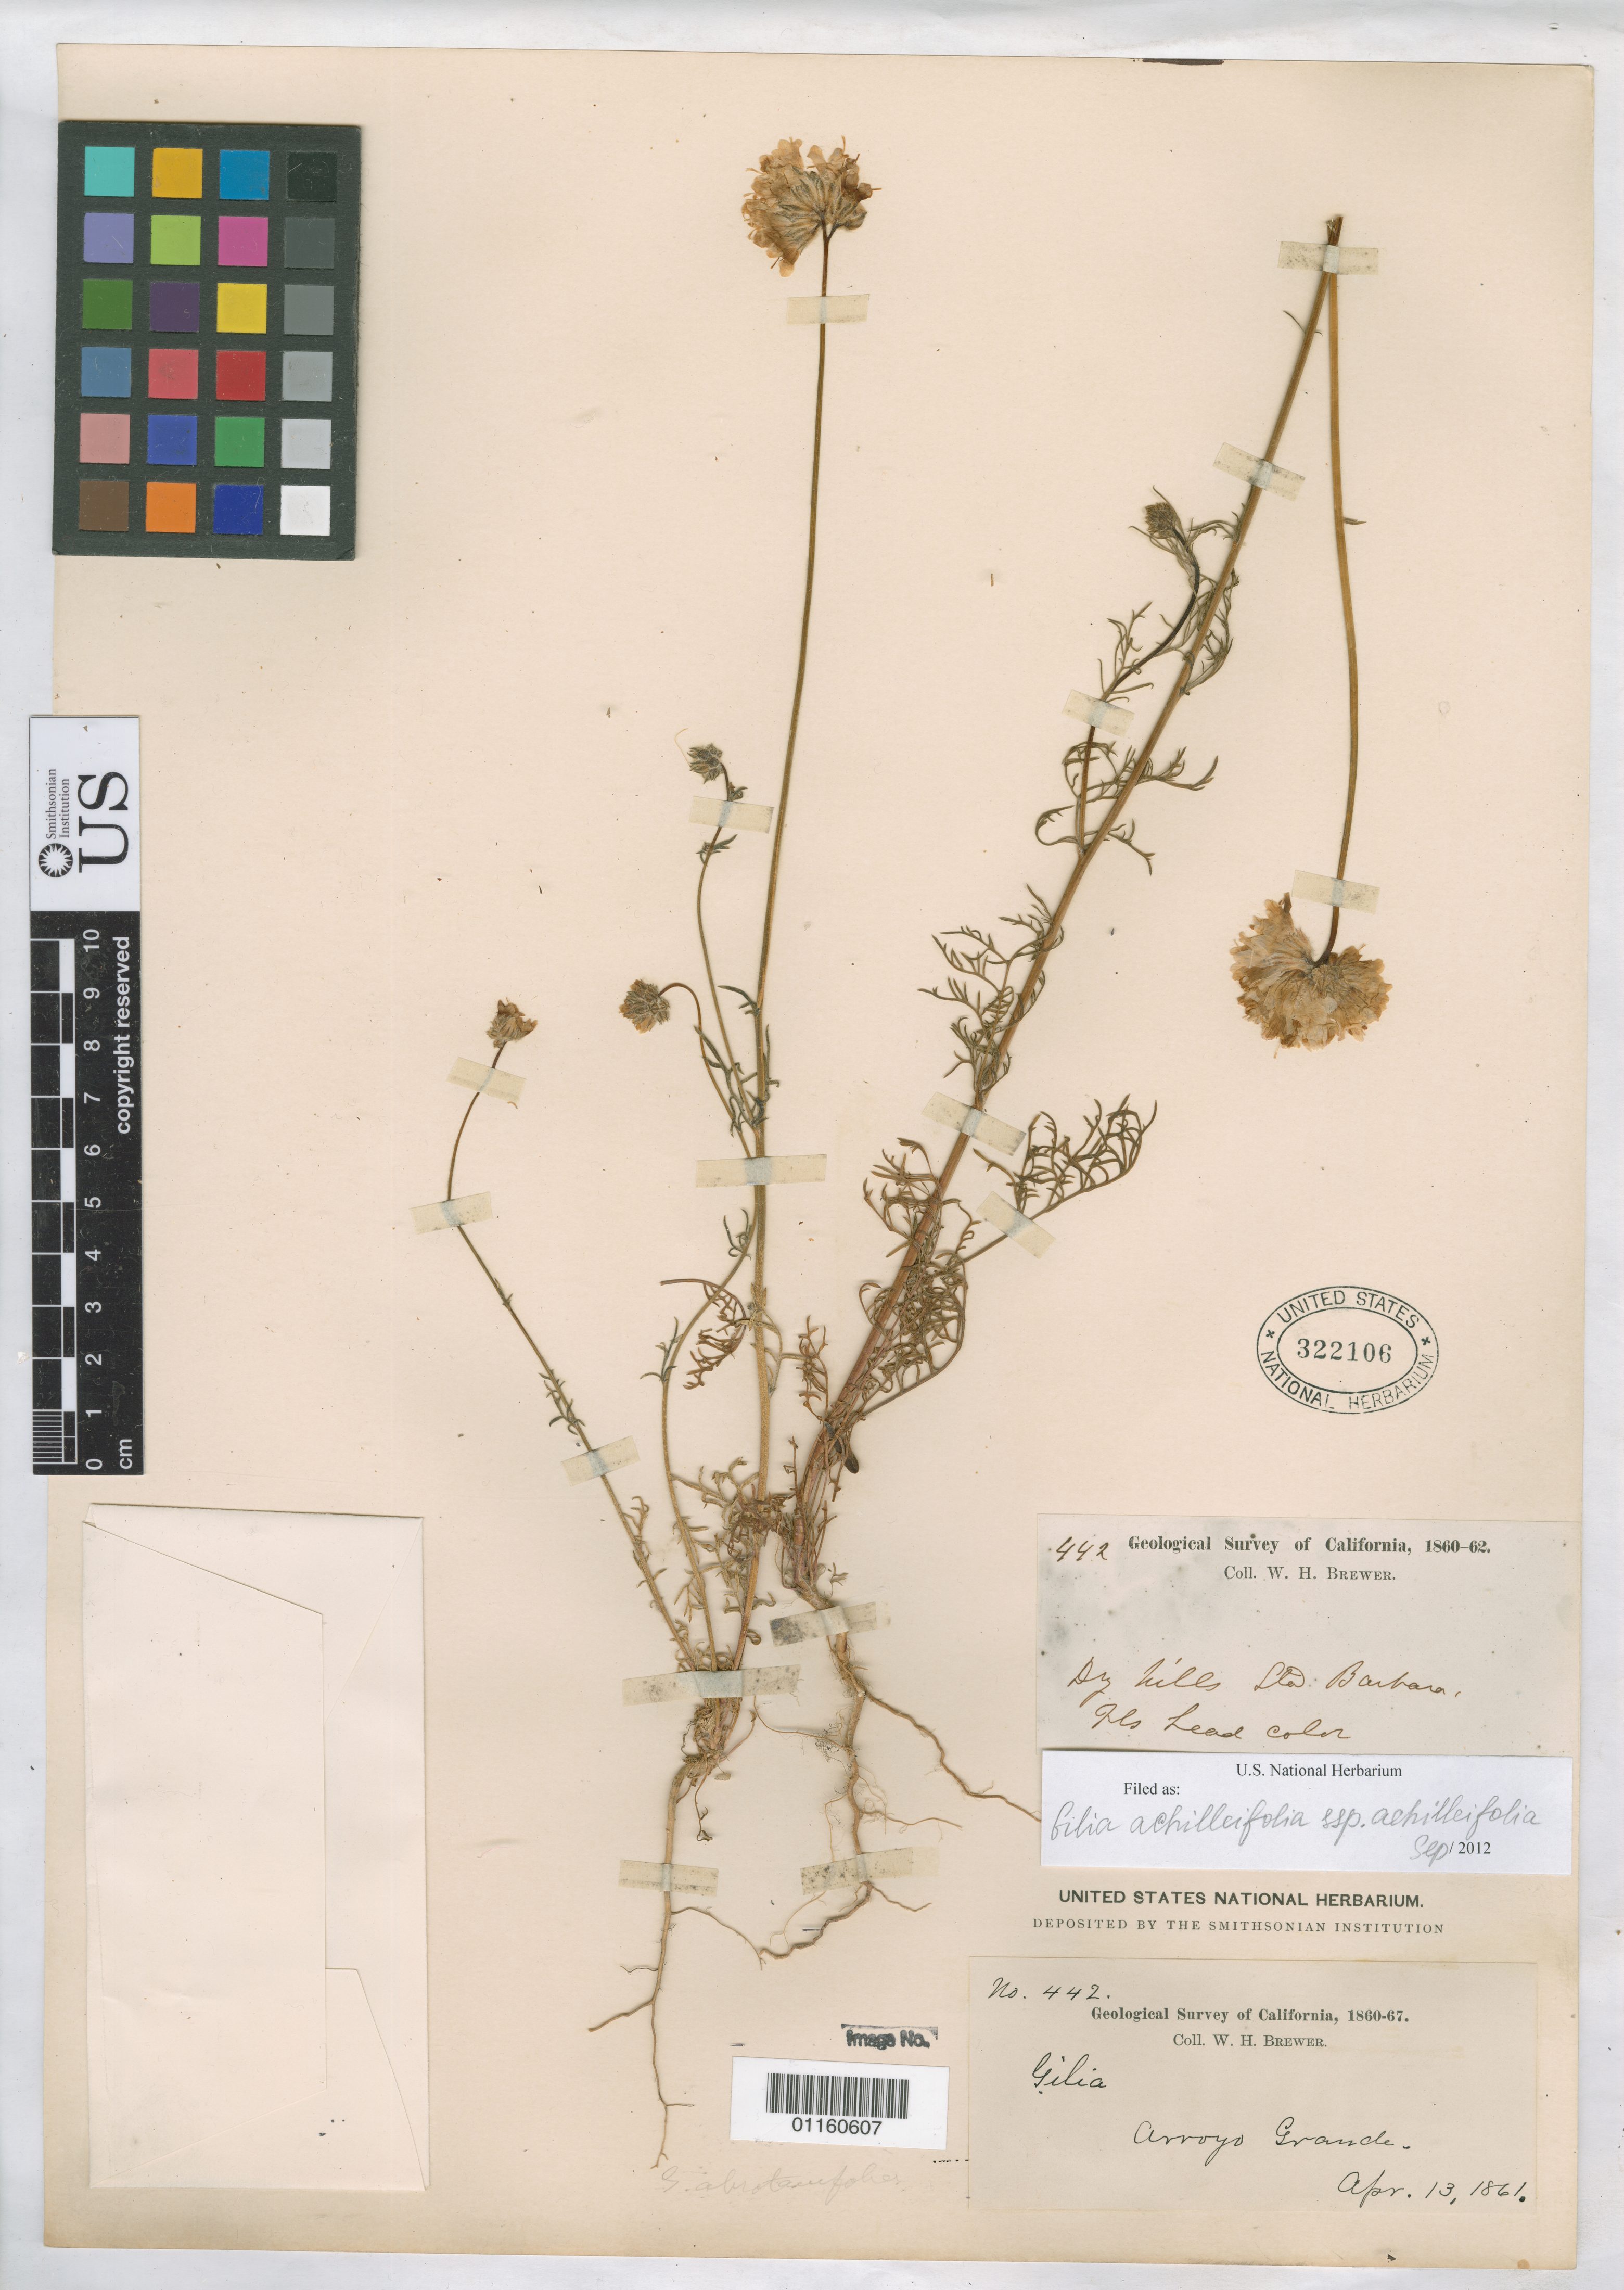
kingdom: Plantae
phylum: Tracheophyta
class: Magnoliopsida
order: Ericales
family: Polemoniaceae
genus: Gilia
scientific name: Gilia achilleifolia subsp. achilleifolia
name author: Benth.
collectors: W. H. Brewer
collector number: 442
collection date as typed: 13 Apr 1861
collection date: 1861-04-13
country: United States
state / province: California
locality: Arroyo Grande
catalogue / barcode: US 322106